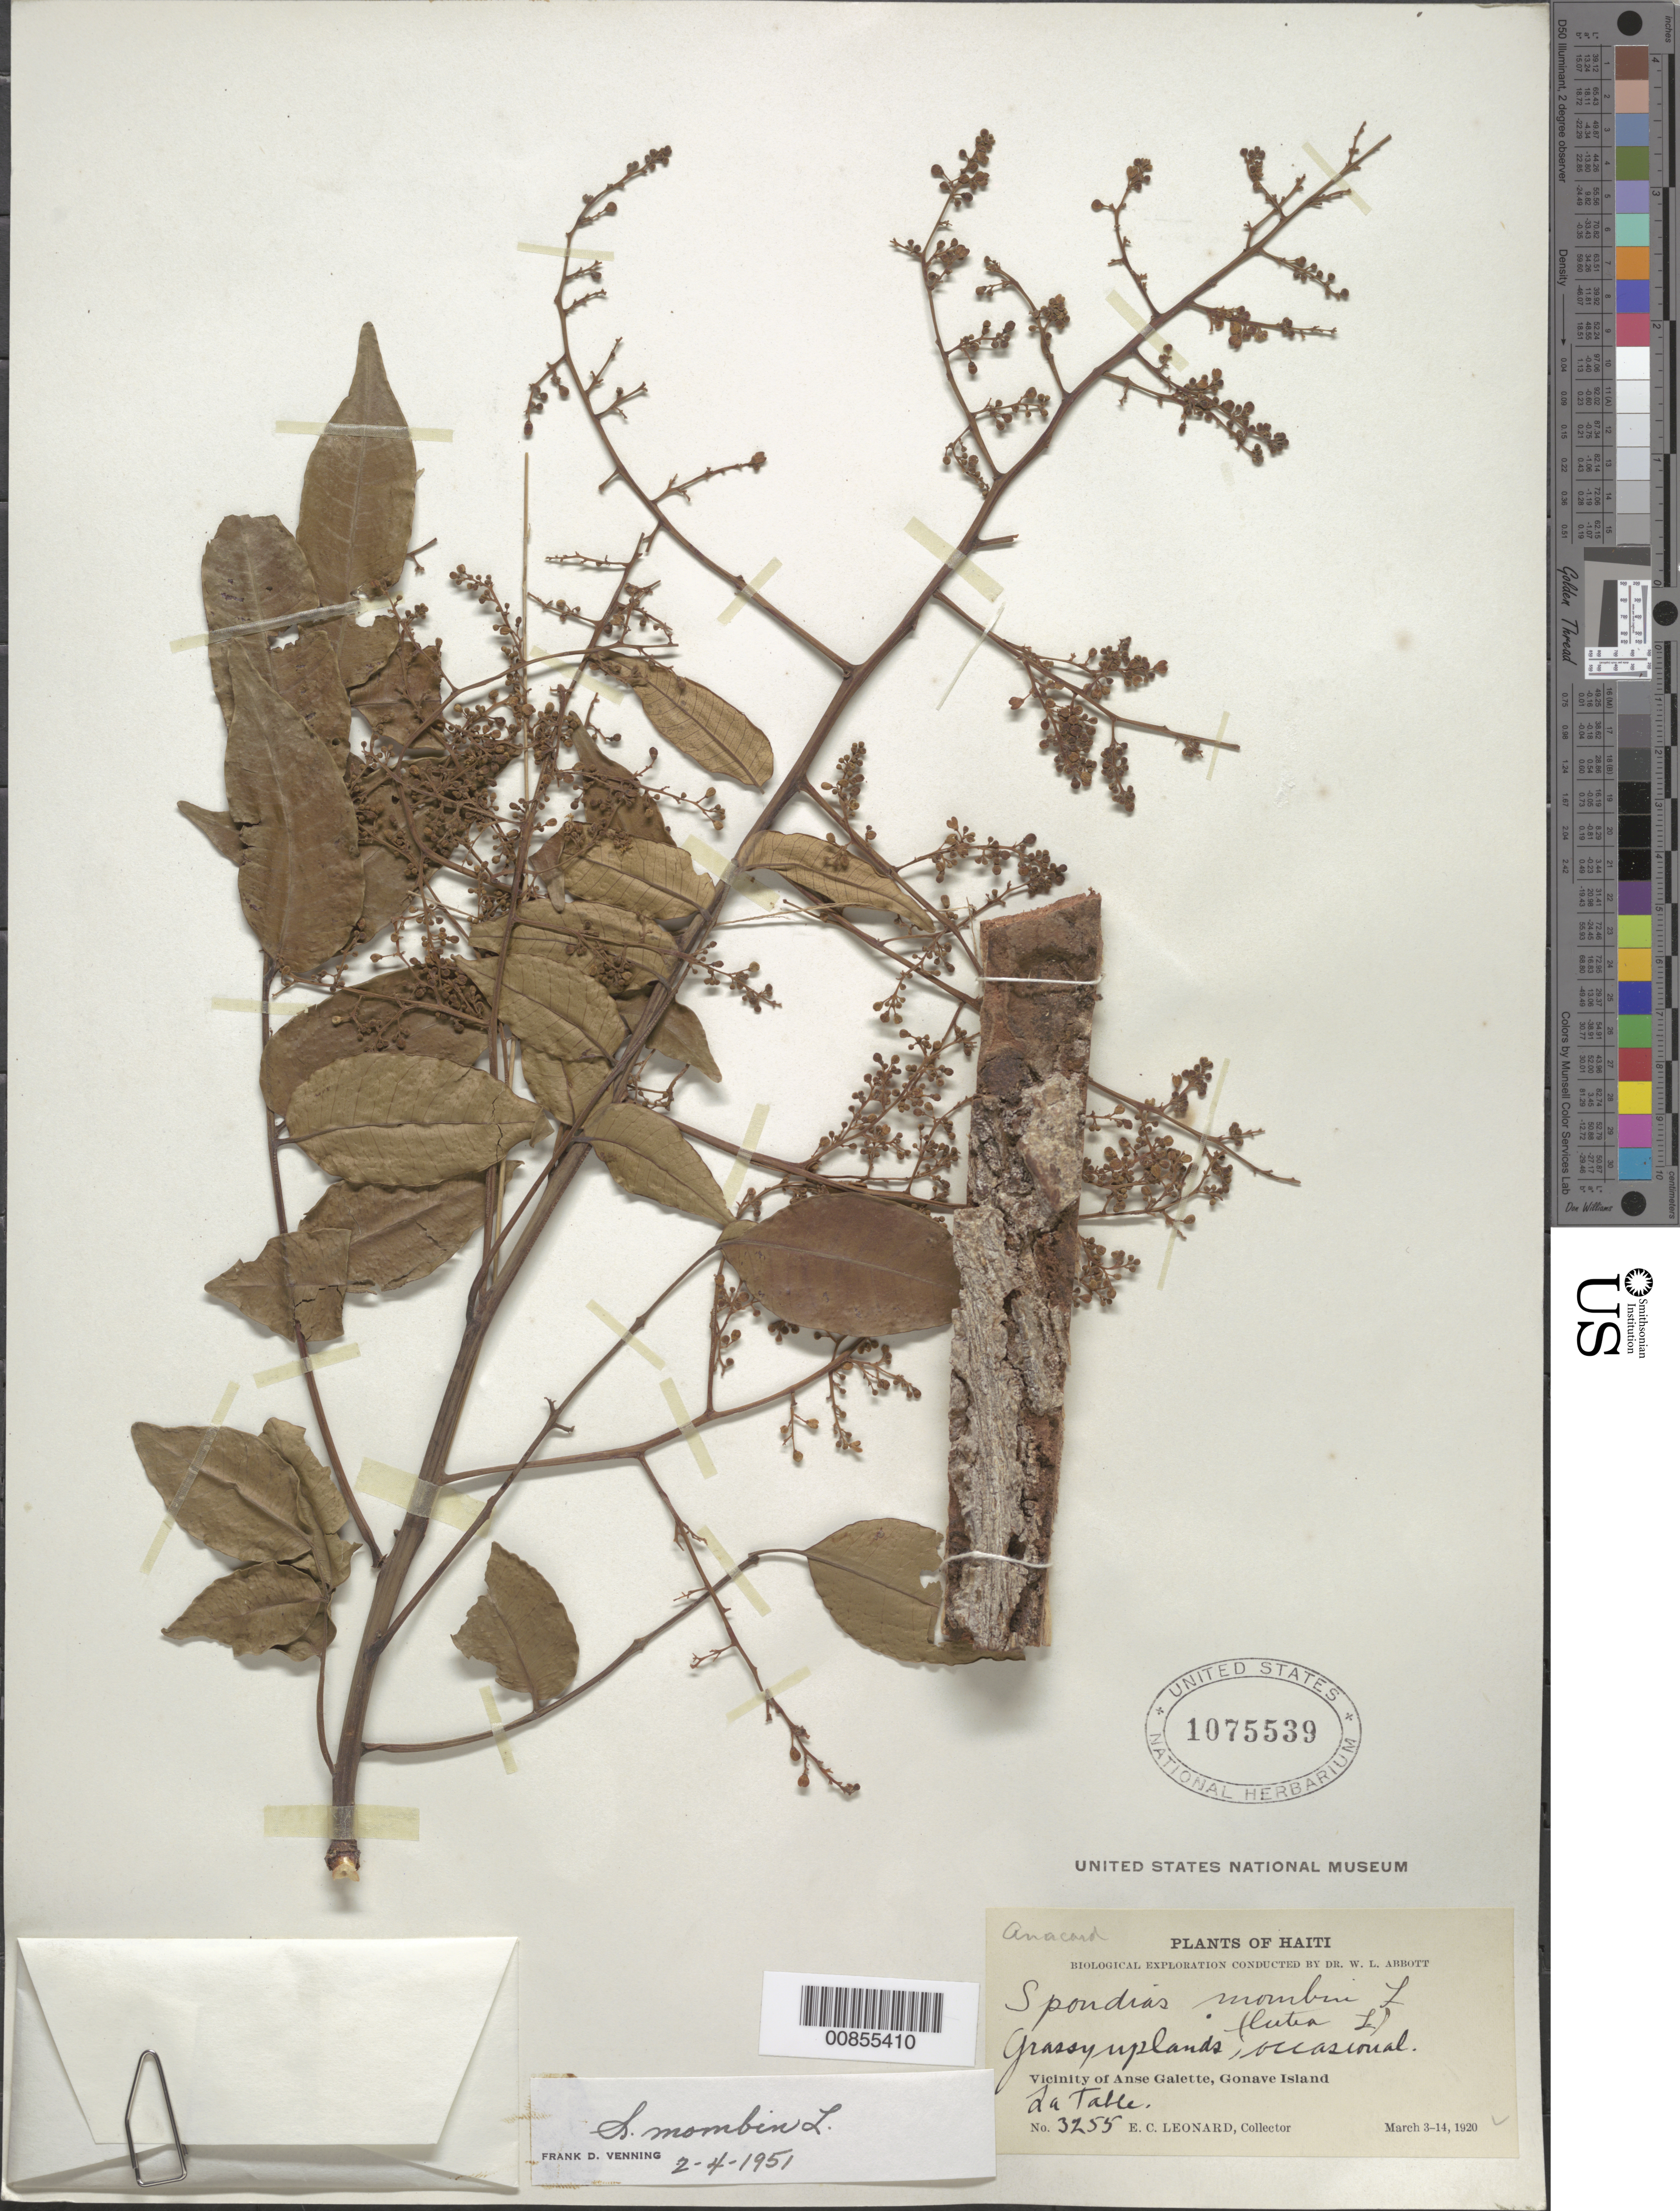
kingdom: Plantae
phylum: Tracheophyta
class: Magnoliopsida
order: Sapindales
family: Anacardiaceae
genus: Spondias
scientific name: Spondias mombin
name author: L.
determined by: Venning, F. D.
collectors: E. C. Leonard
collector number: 3255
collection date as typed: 03 Mar 1920 to 14 Mar 1920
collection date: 1920-03-03/1920-03-14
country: Haiti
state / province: Ouest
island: Île de la Gonâve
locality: Vicinity of Anse Galette, La Table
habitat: Grassy uplands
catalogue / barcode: US 1075539